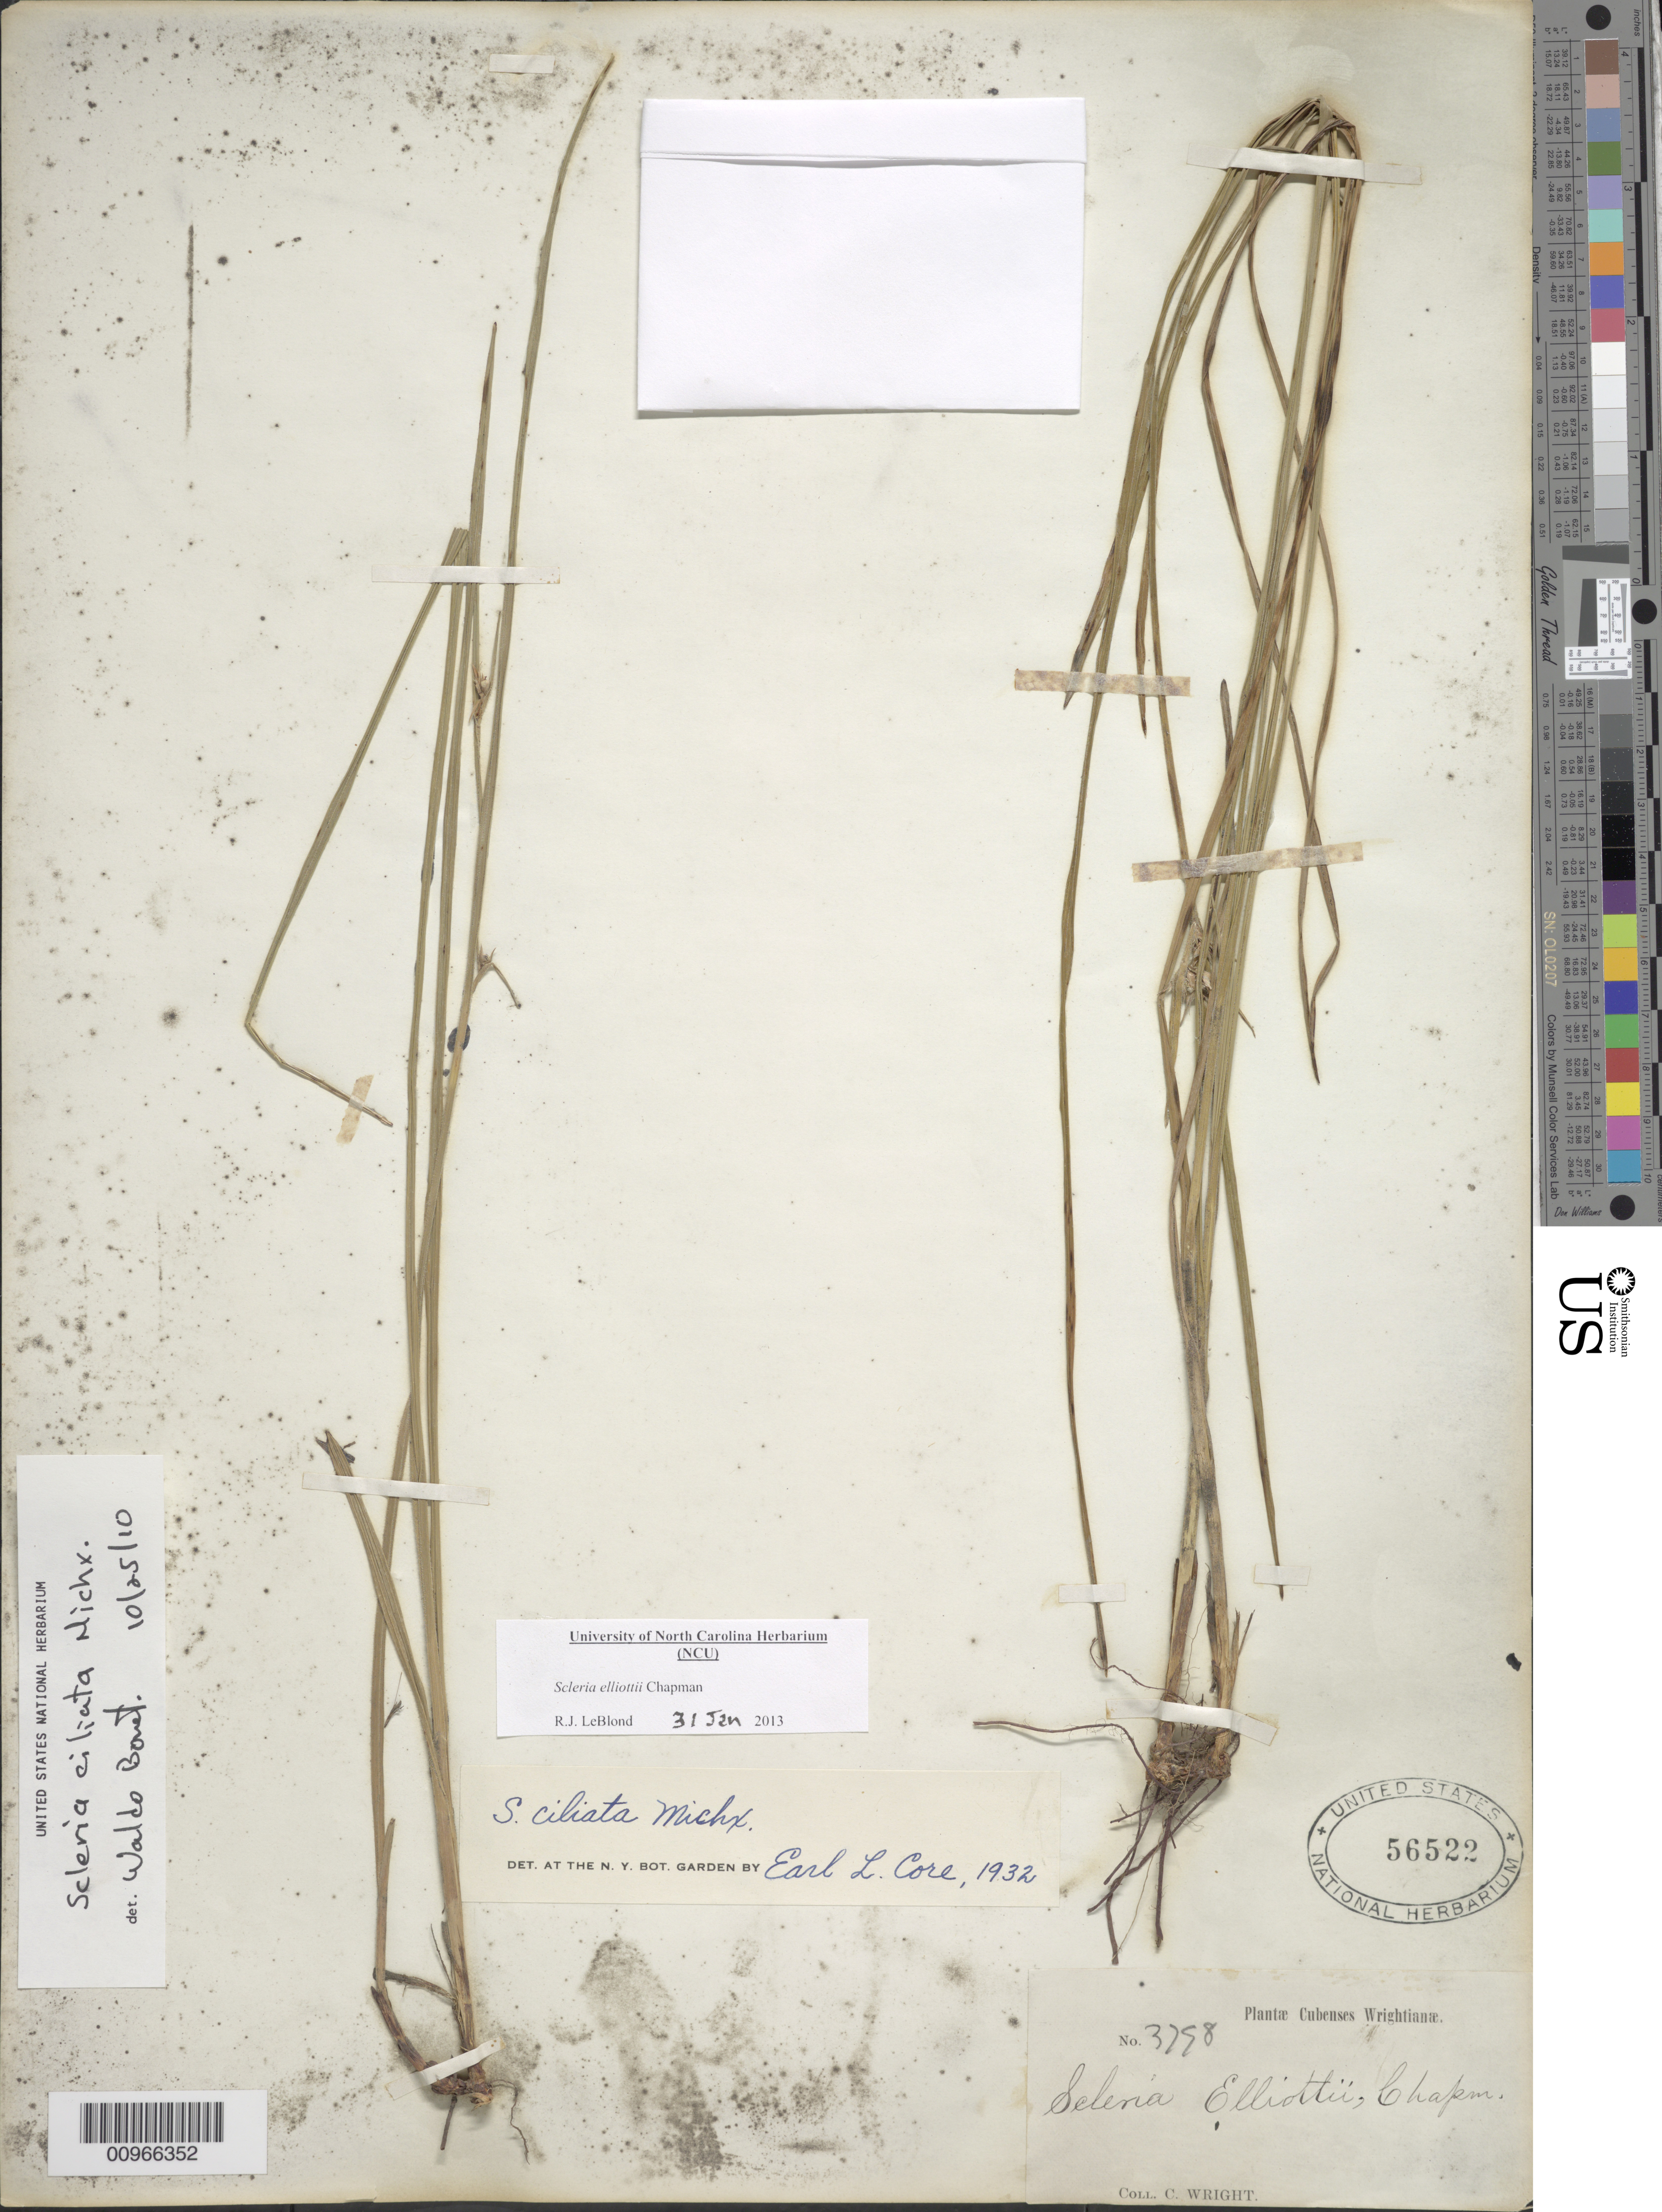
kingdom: Plantae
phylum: Tracheophyta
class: Liliopsida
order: Poales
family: Cyperaceae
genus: Scleria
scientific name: Scleria ciliata var. ciliata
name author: Michx.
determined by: Core, E. L.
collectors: C. Wright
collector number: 3798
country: Cuba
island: Cuba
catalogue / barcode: US 56522